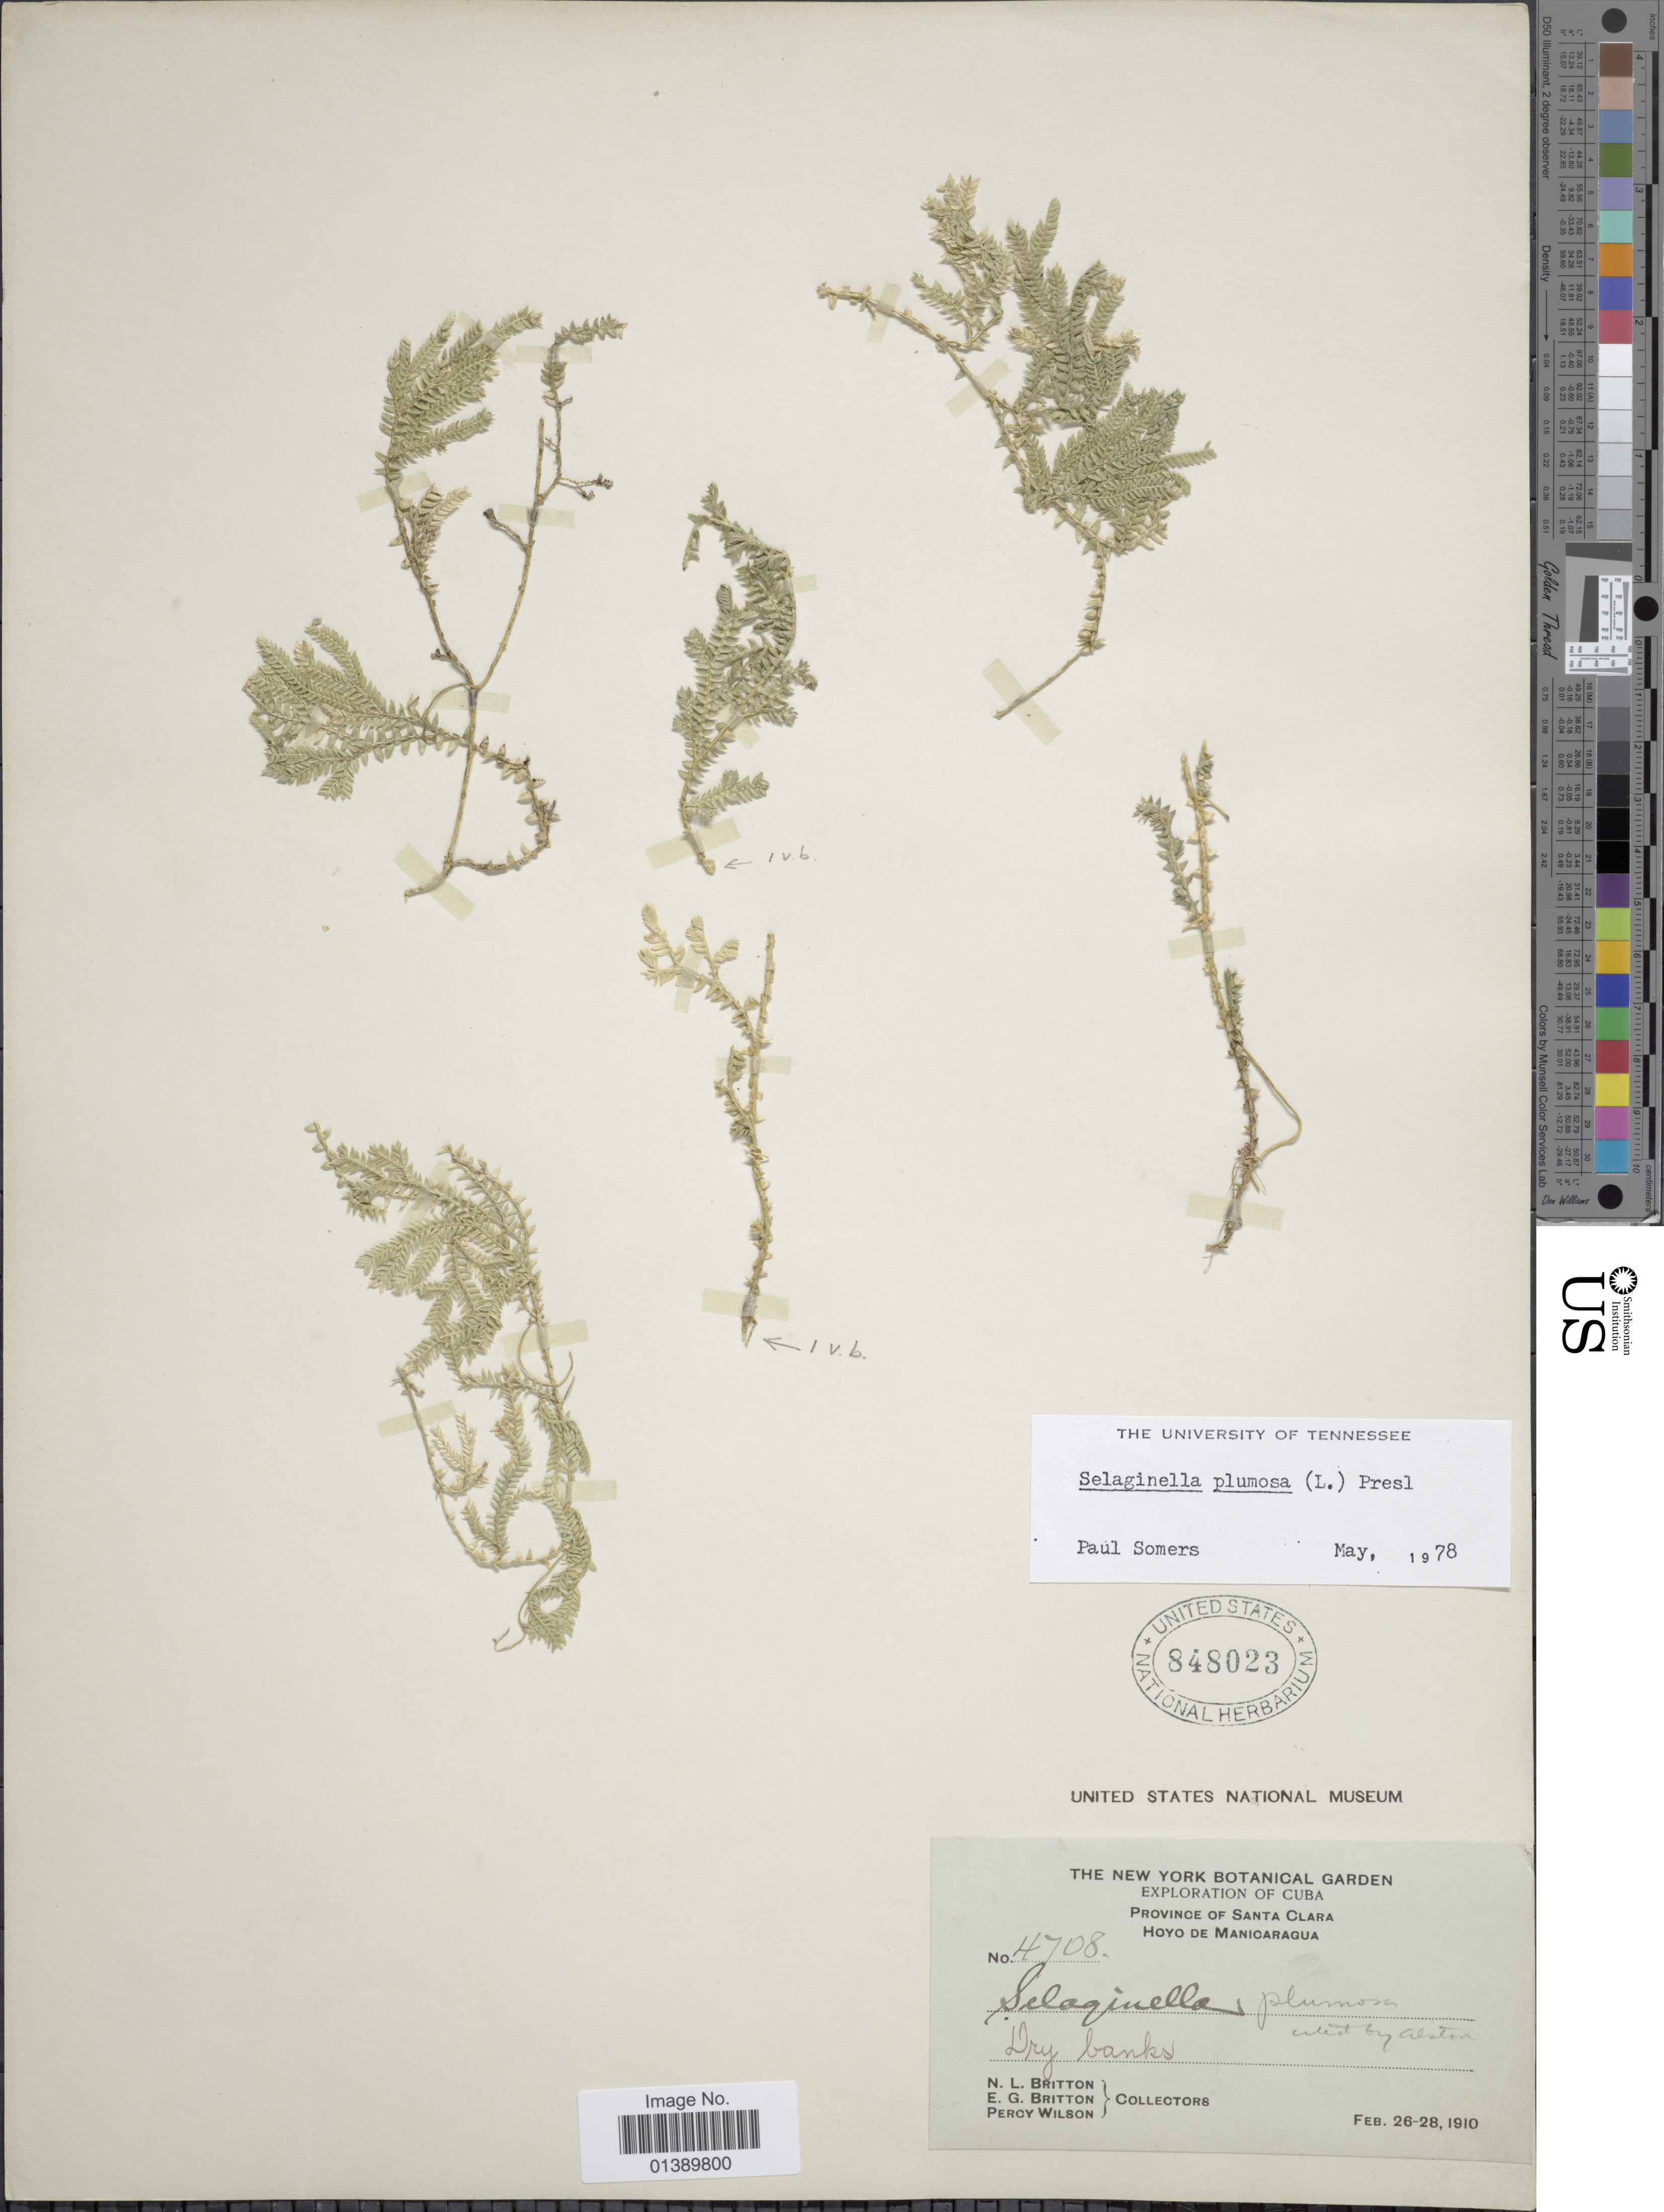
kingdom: Plantae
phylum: Tracheophyta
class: Lycopodiopsida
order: Selaginellales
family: Selaginellaceae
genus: Selaginella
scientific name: Selaginella plumosa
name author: (L.) C. Presl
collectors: N. Britton, E. G. Britton & P. Wilson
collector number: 4708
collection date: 1910-02-26/1910-02-28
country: Cuba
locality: Province of Santa Clara, Hoyo de Manicaragua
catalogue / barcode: US 848023